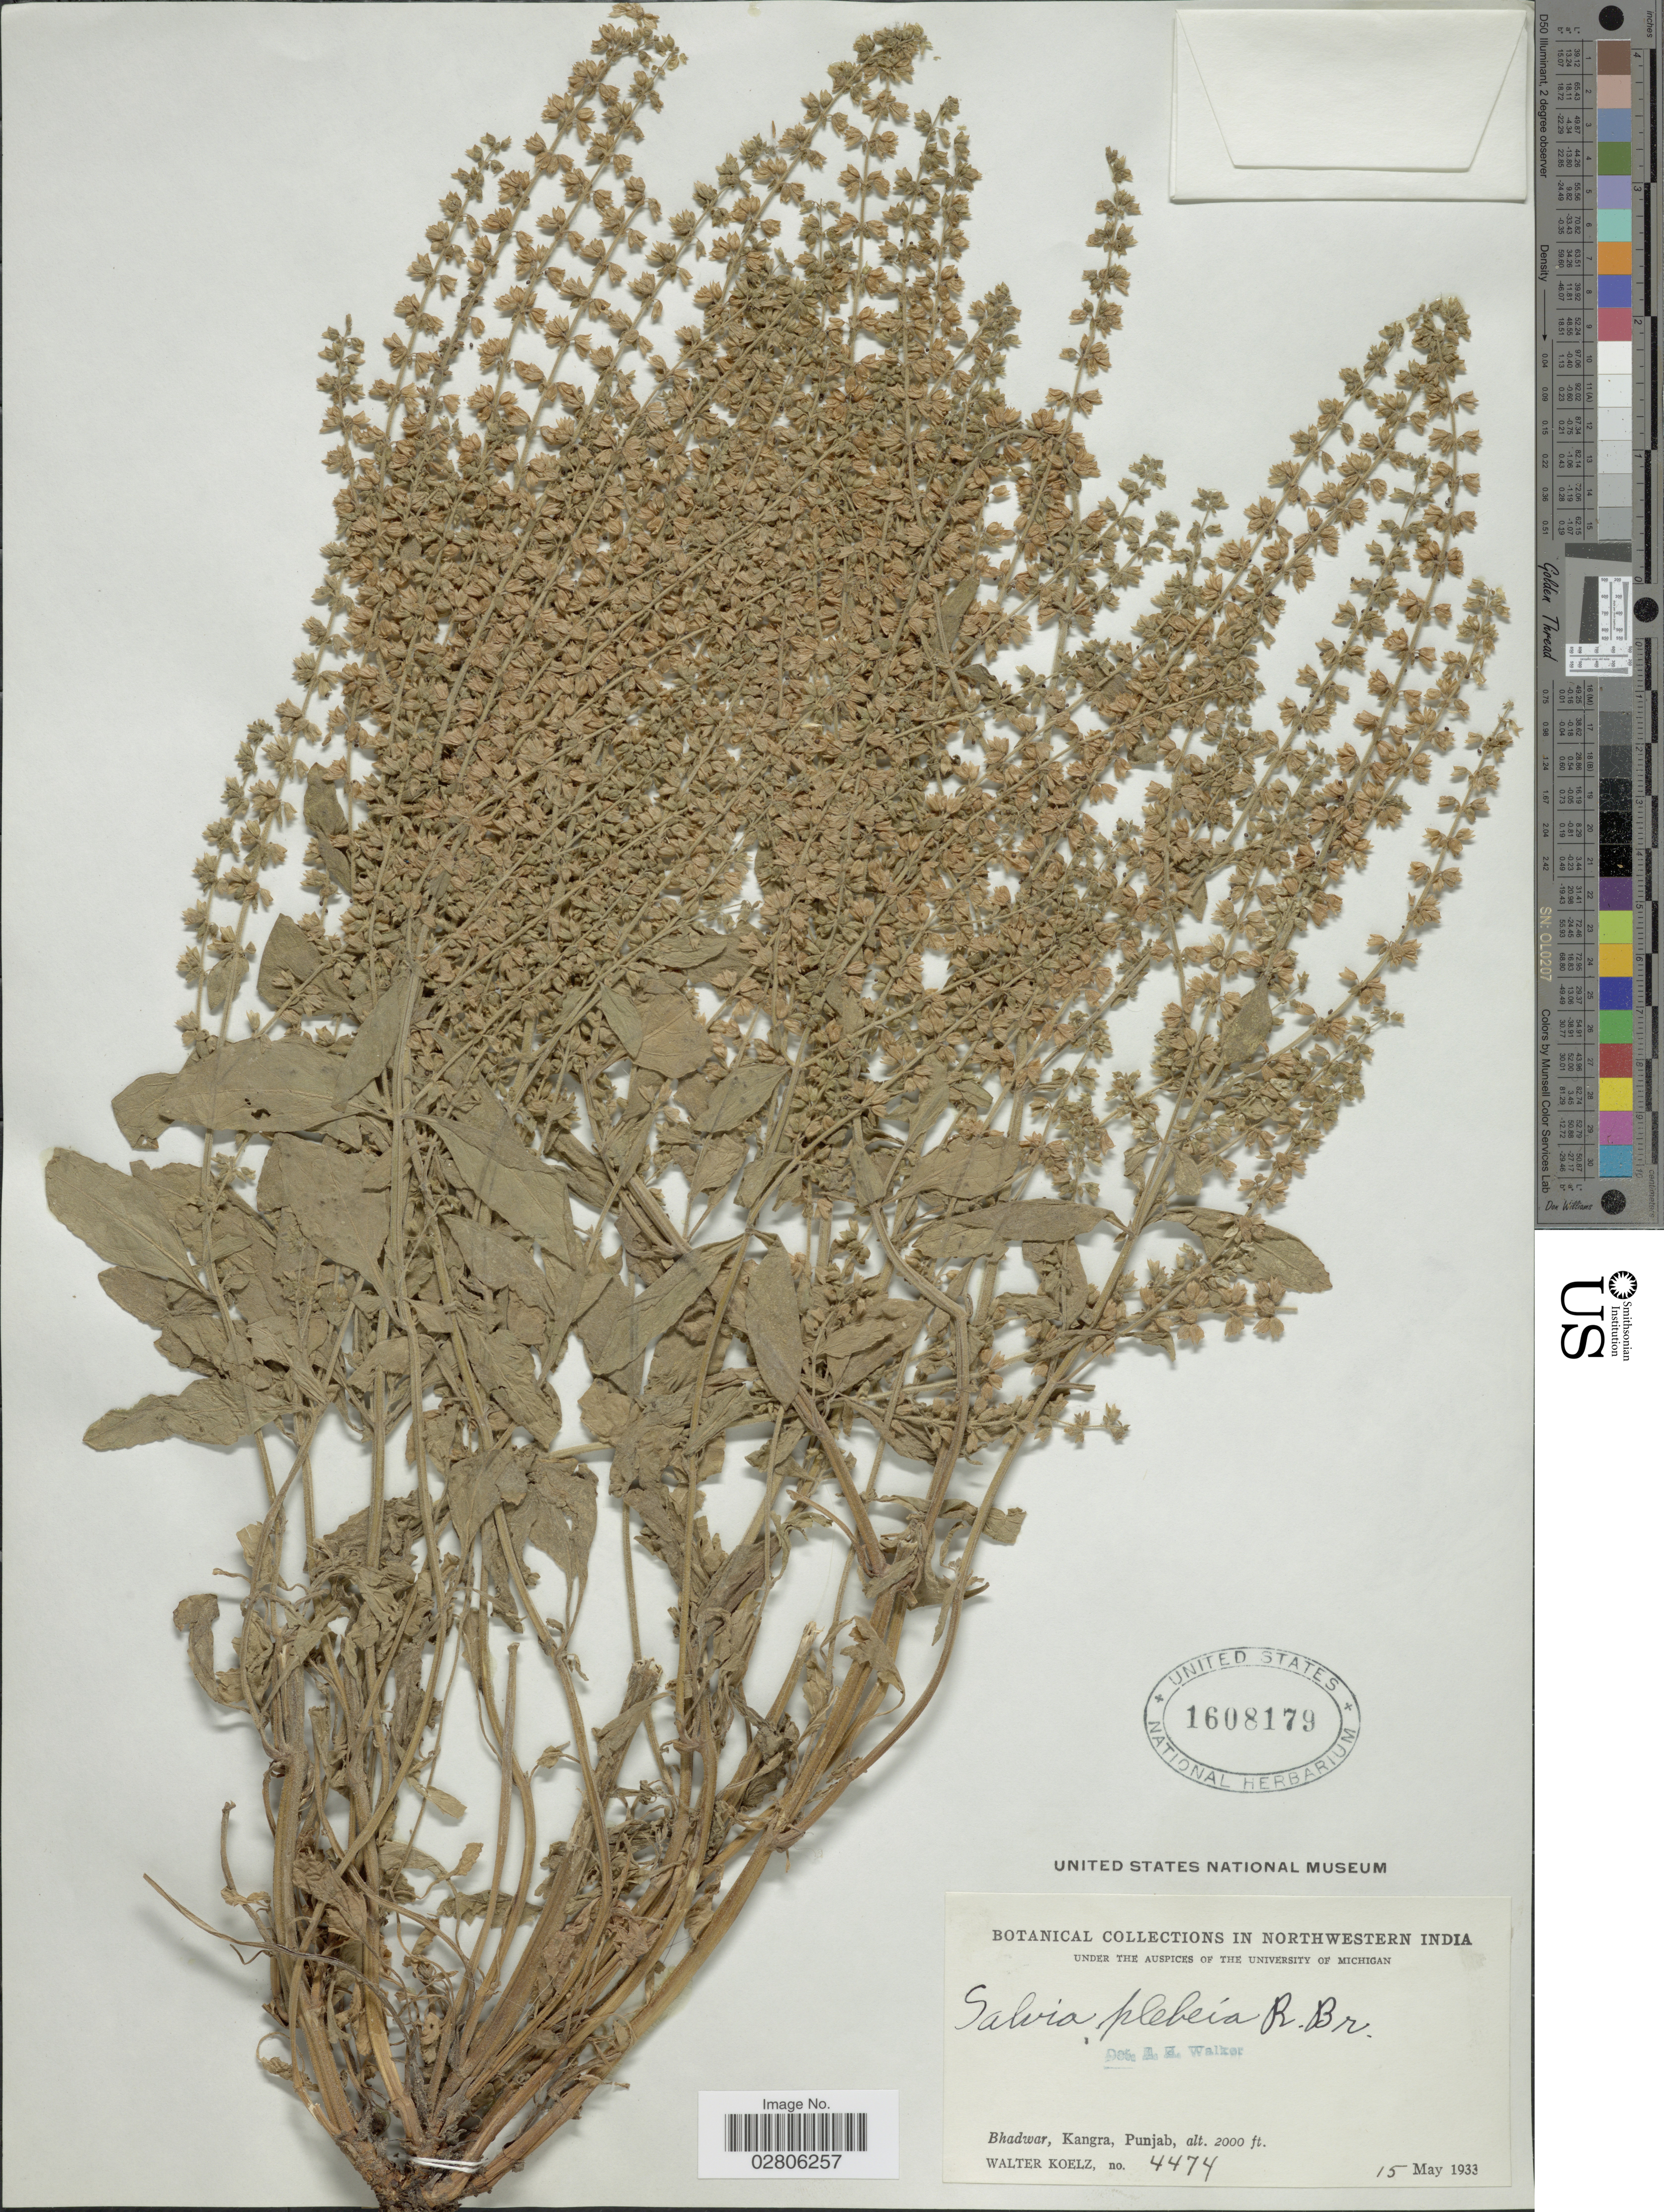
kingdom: Plantae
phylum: Tracheophyta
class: Magnoliopsida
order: Lamiales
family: Lamiaceae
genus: Salvia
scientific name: Salvia plebeia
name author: R. Br.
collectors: W. N. Koelz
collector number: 4474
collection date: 1933-05-15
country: India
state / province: Punjab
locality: Northwestern India, Bhadwar, Kangra.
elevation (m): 610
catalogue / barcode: US 1608179